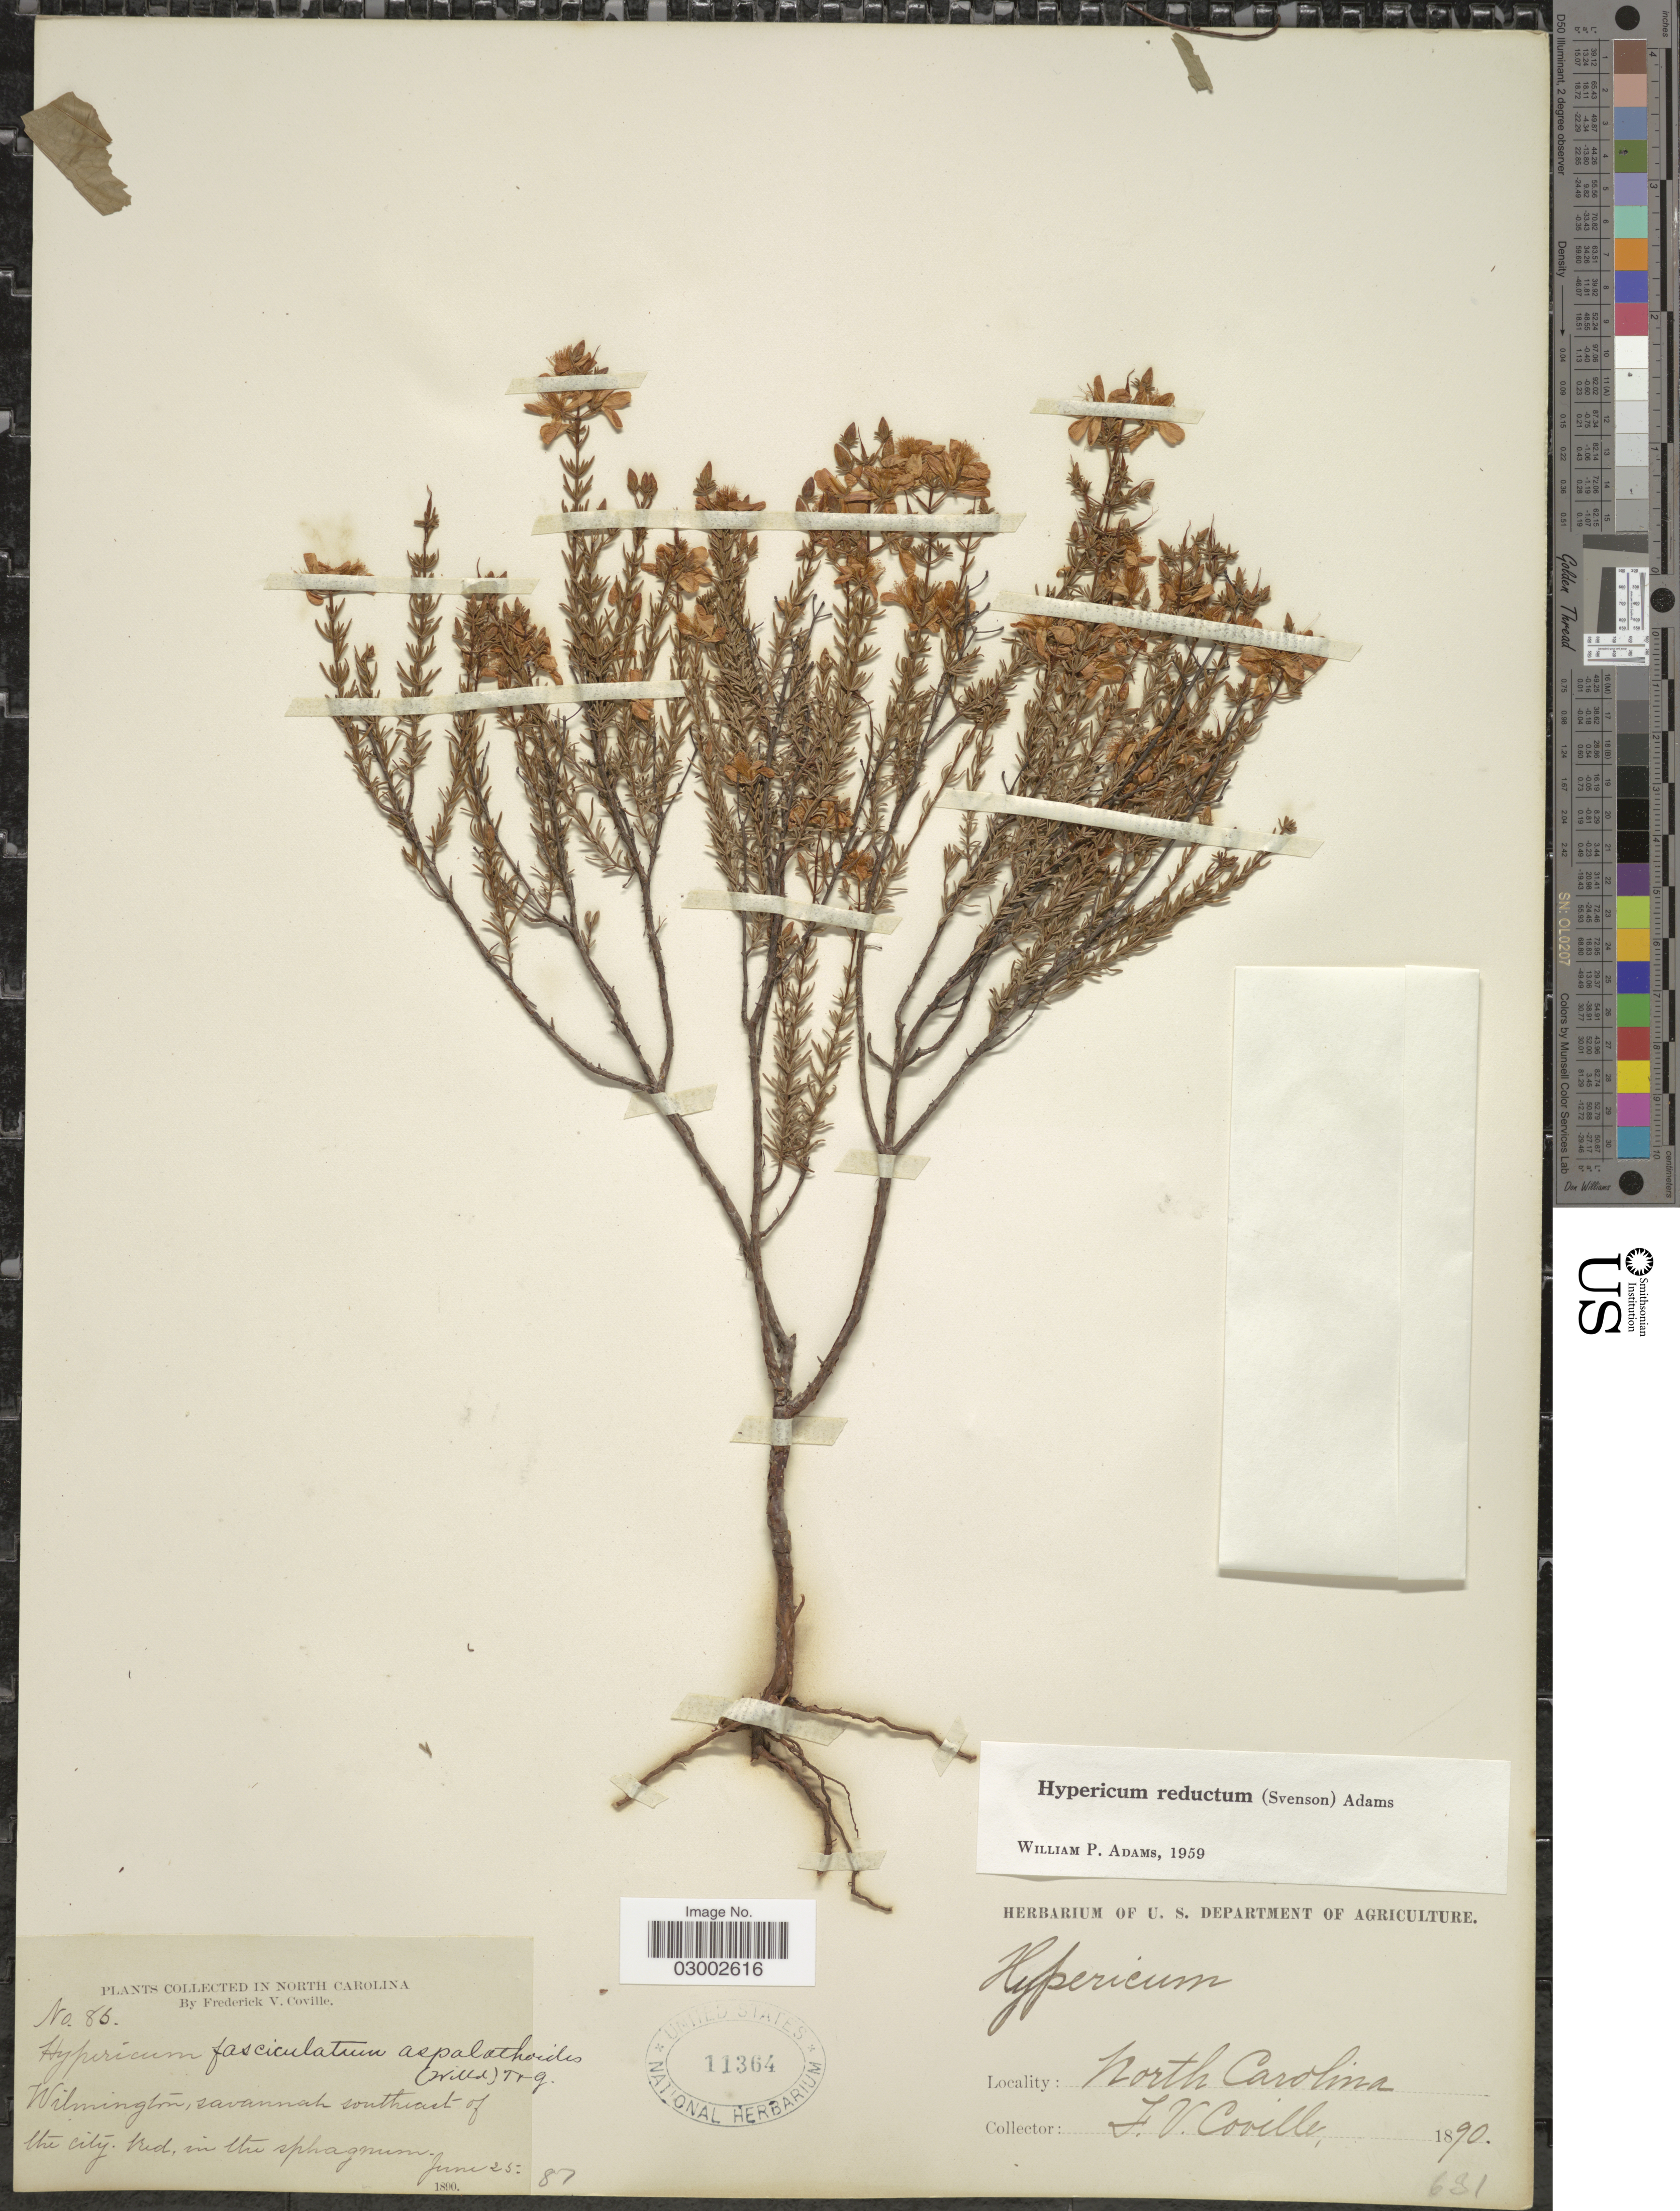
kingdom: Plantae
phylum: Tracheophyta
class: Magnoliopsida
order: Malpighiales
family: Hypericaceae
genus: Hypericum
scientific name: Hypericum tenuifolium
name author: Pursh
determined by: Strong, Mark T., (BOT), Smithsonian Institution - National Museum of Natural History (UNITED STATES)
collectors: F. V. Coville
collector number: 86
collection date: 1890-06-25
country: United States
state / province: North Carolina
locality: Wilmington, savannah southeast of the city.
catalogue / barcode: US 11364